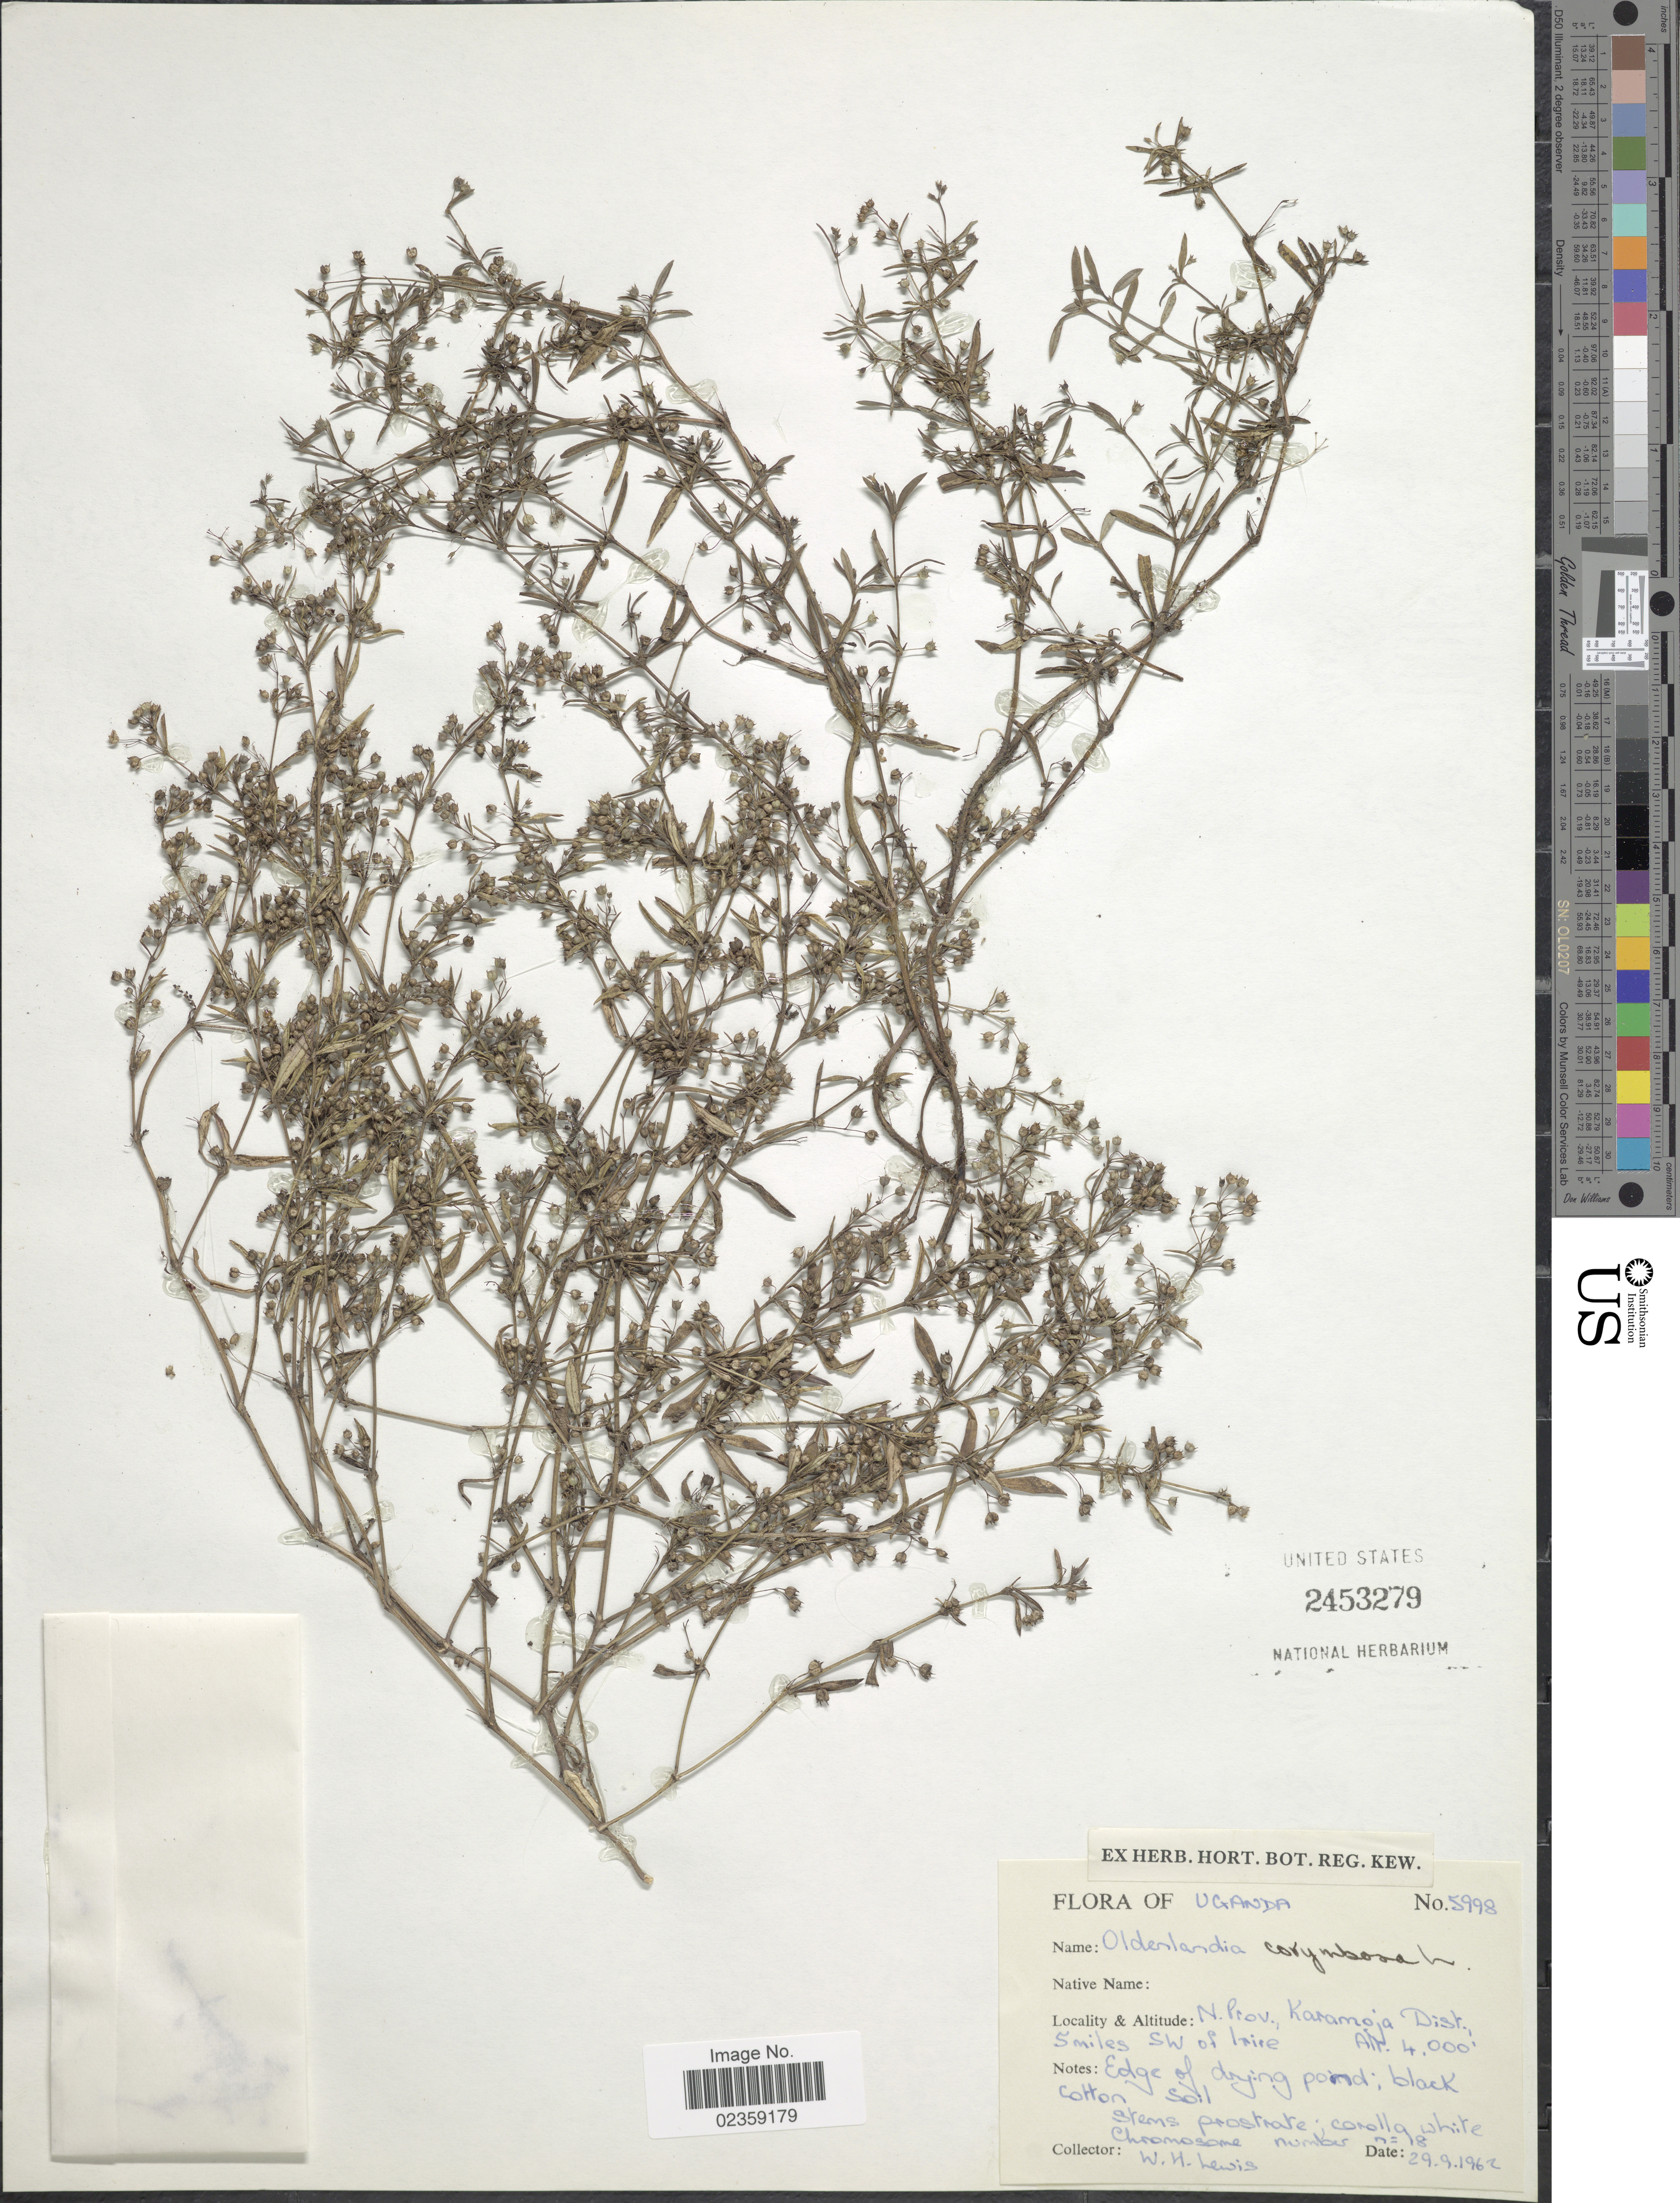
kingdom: Plantae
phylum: Tracheophyta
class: Magnoliopsida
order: Gentianales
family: Rubiaceae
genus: Oldenlandia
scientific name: Oldenlandia corymbosa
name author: L.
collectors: W. H. Lewis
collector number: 5998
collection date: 1962-09-29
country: Uganda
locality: N. Prov., Karamoja Dist., 5 miles SW of Irire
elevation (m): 1219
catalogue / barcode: US 2453279